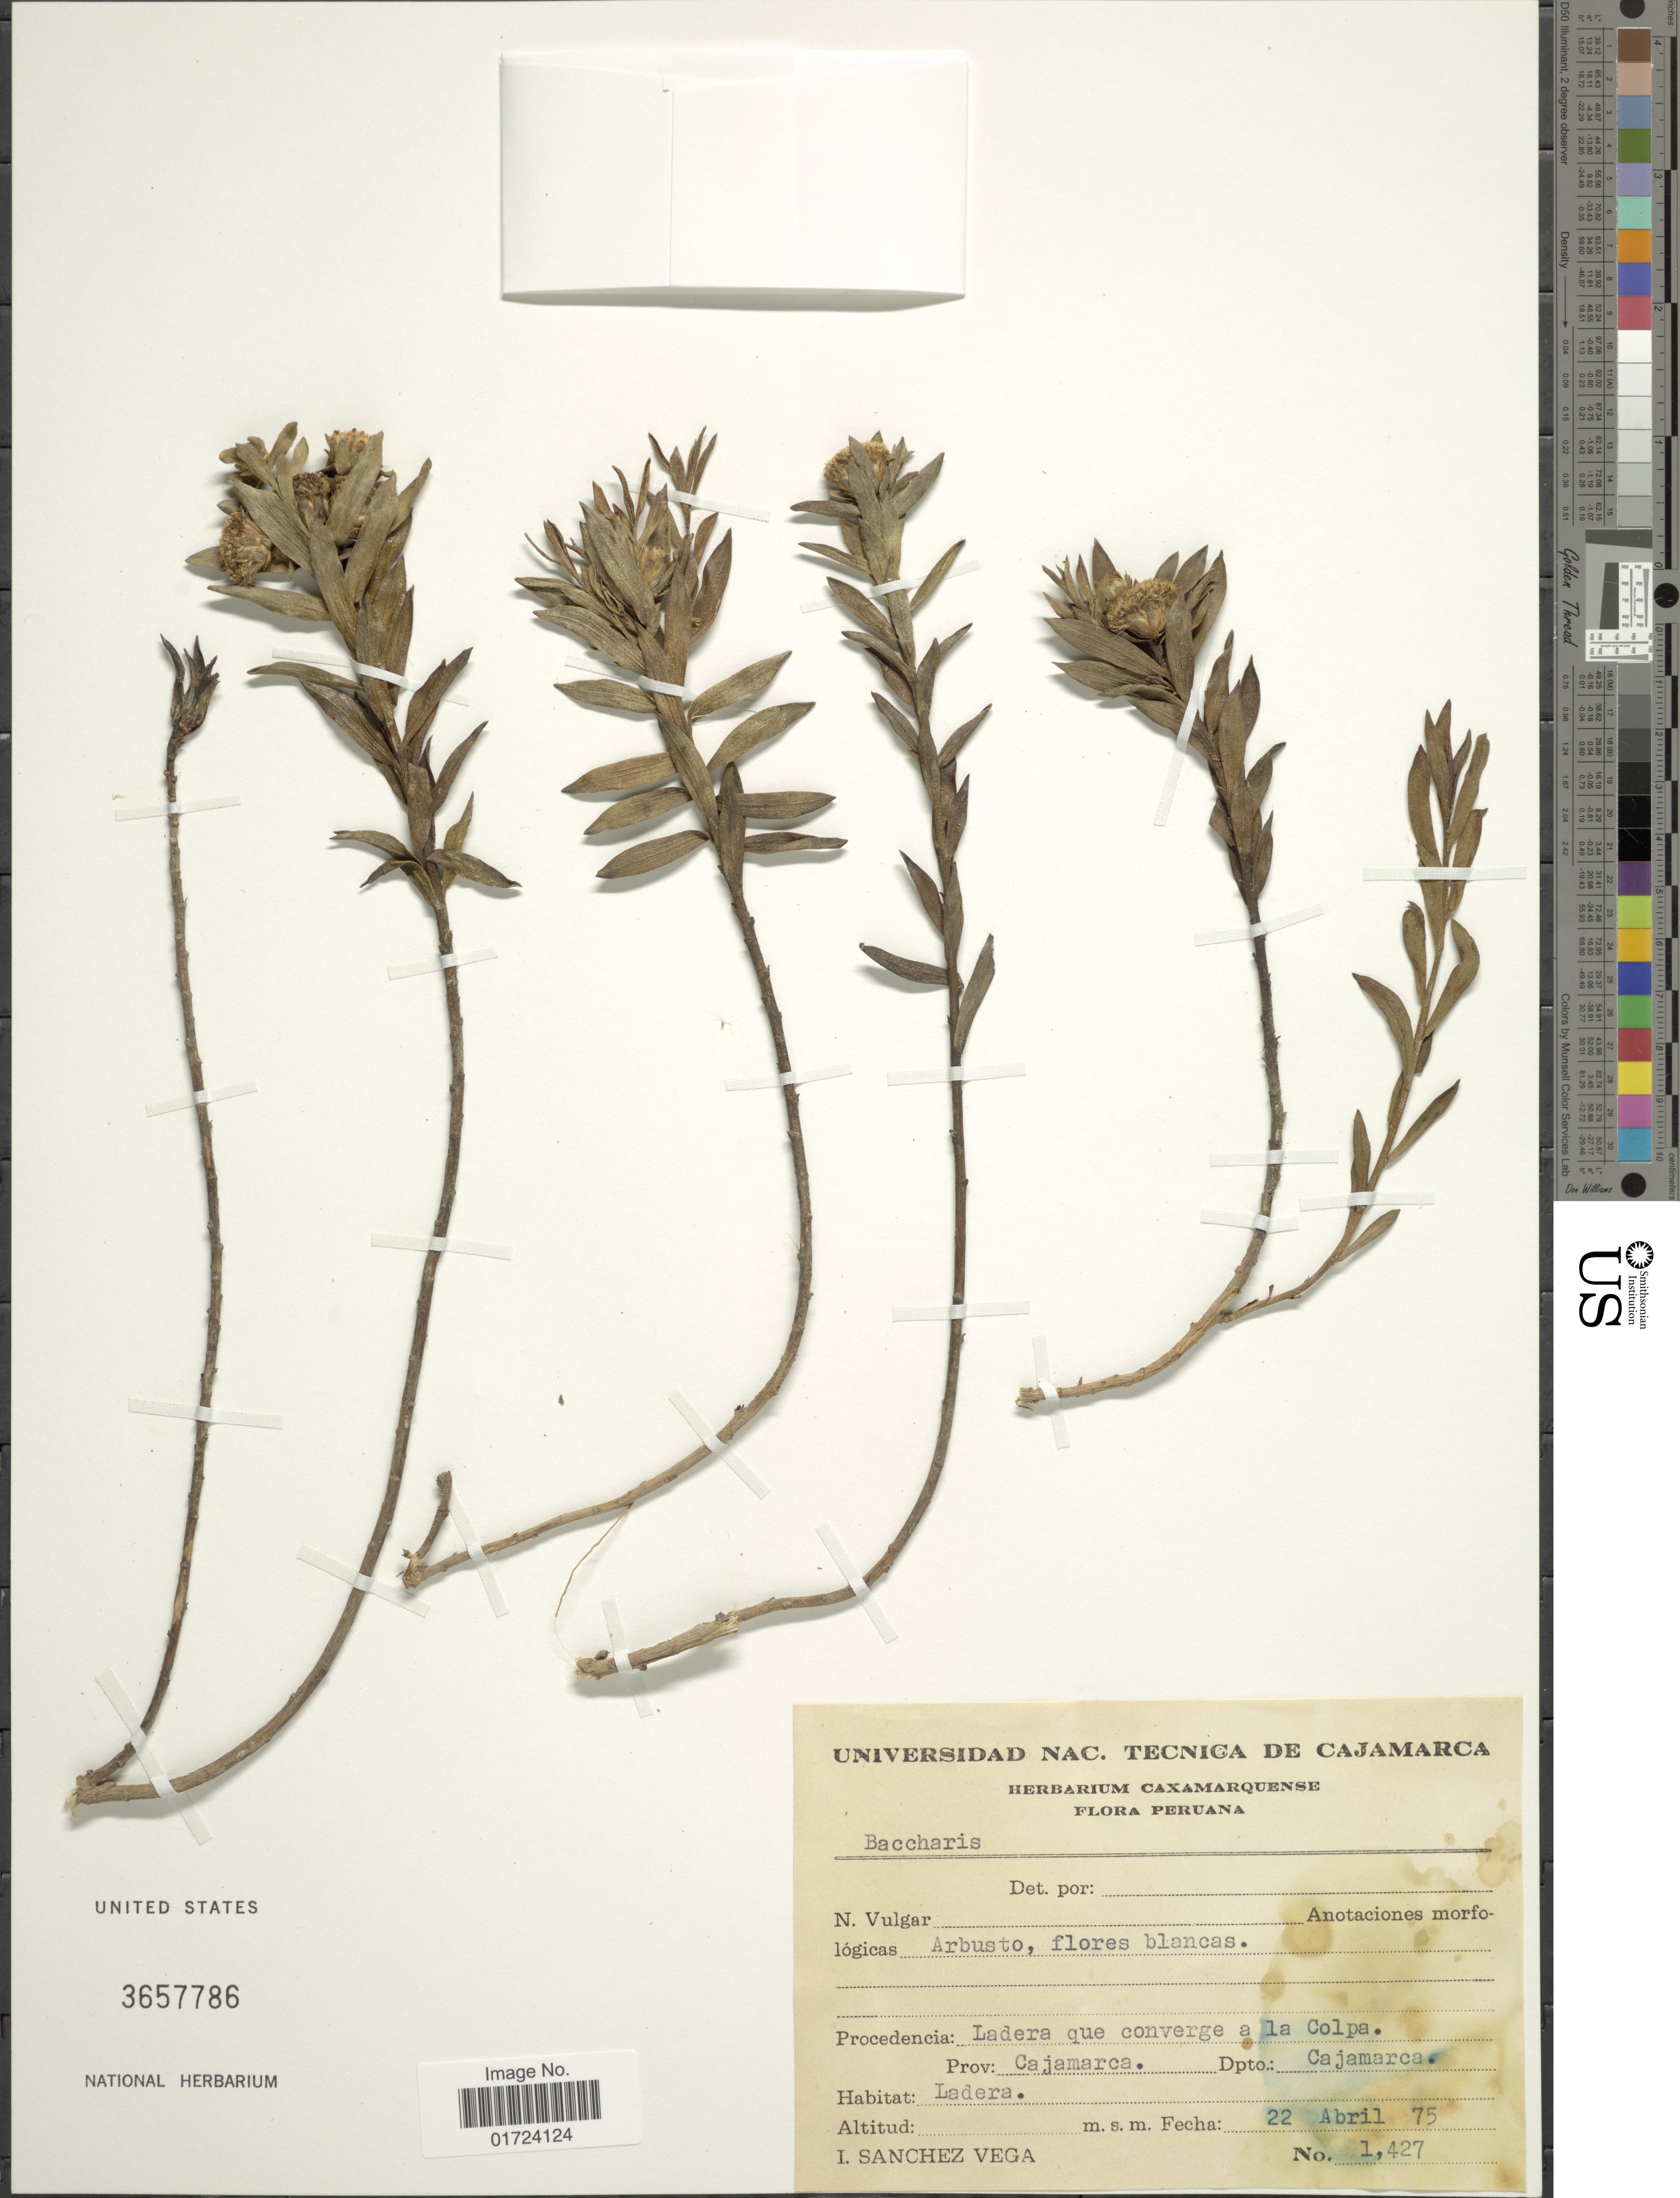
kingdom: Plantae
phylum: Tracheophyta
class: Magnoliopsida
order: Asterales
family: Asteraceae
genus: Baccharis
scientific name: Baccharis sp.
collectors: I. Sánchez Vega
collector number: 1427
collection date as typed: Transcribed d/m/y: 22/4/75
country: Peru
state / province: Cajamarca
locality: Ladera que converge a la Colpa. Prov. Cajamarca, Dpto.: Cajamarca.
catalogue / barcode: US 3657786